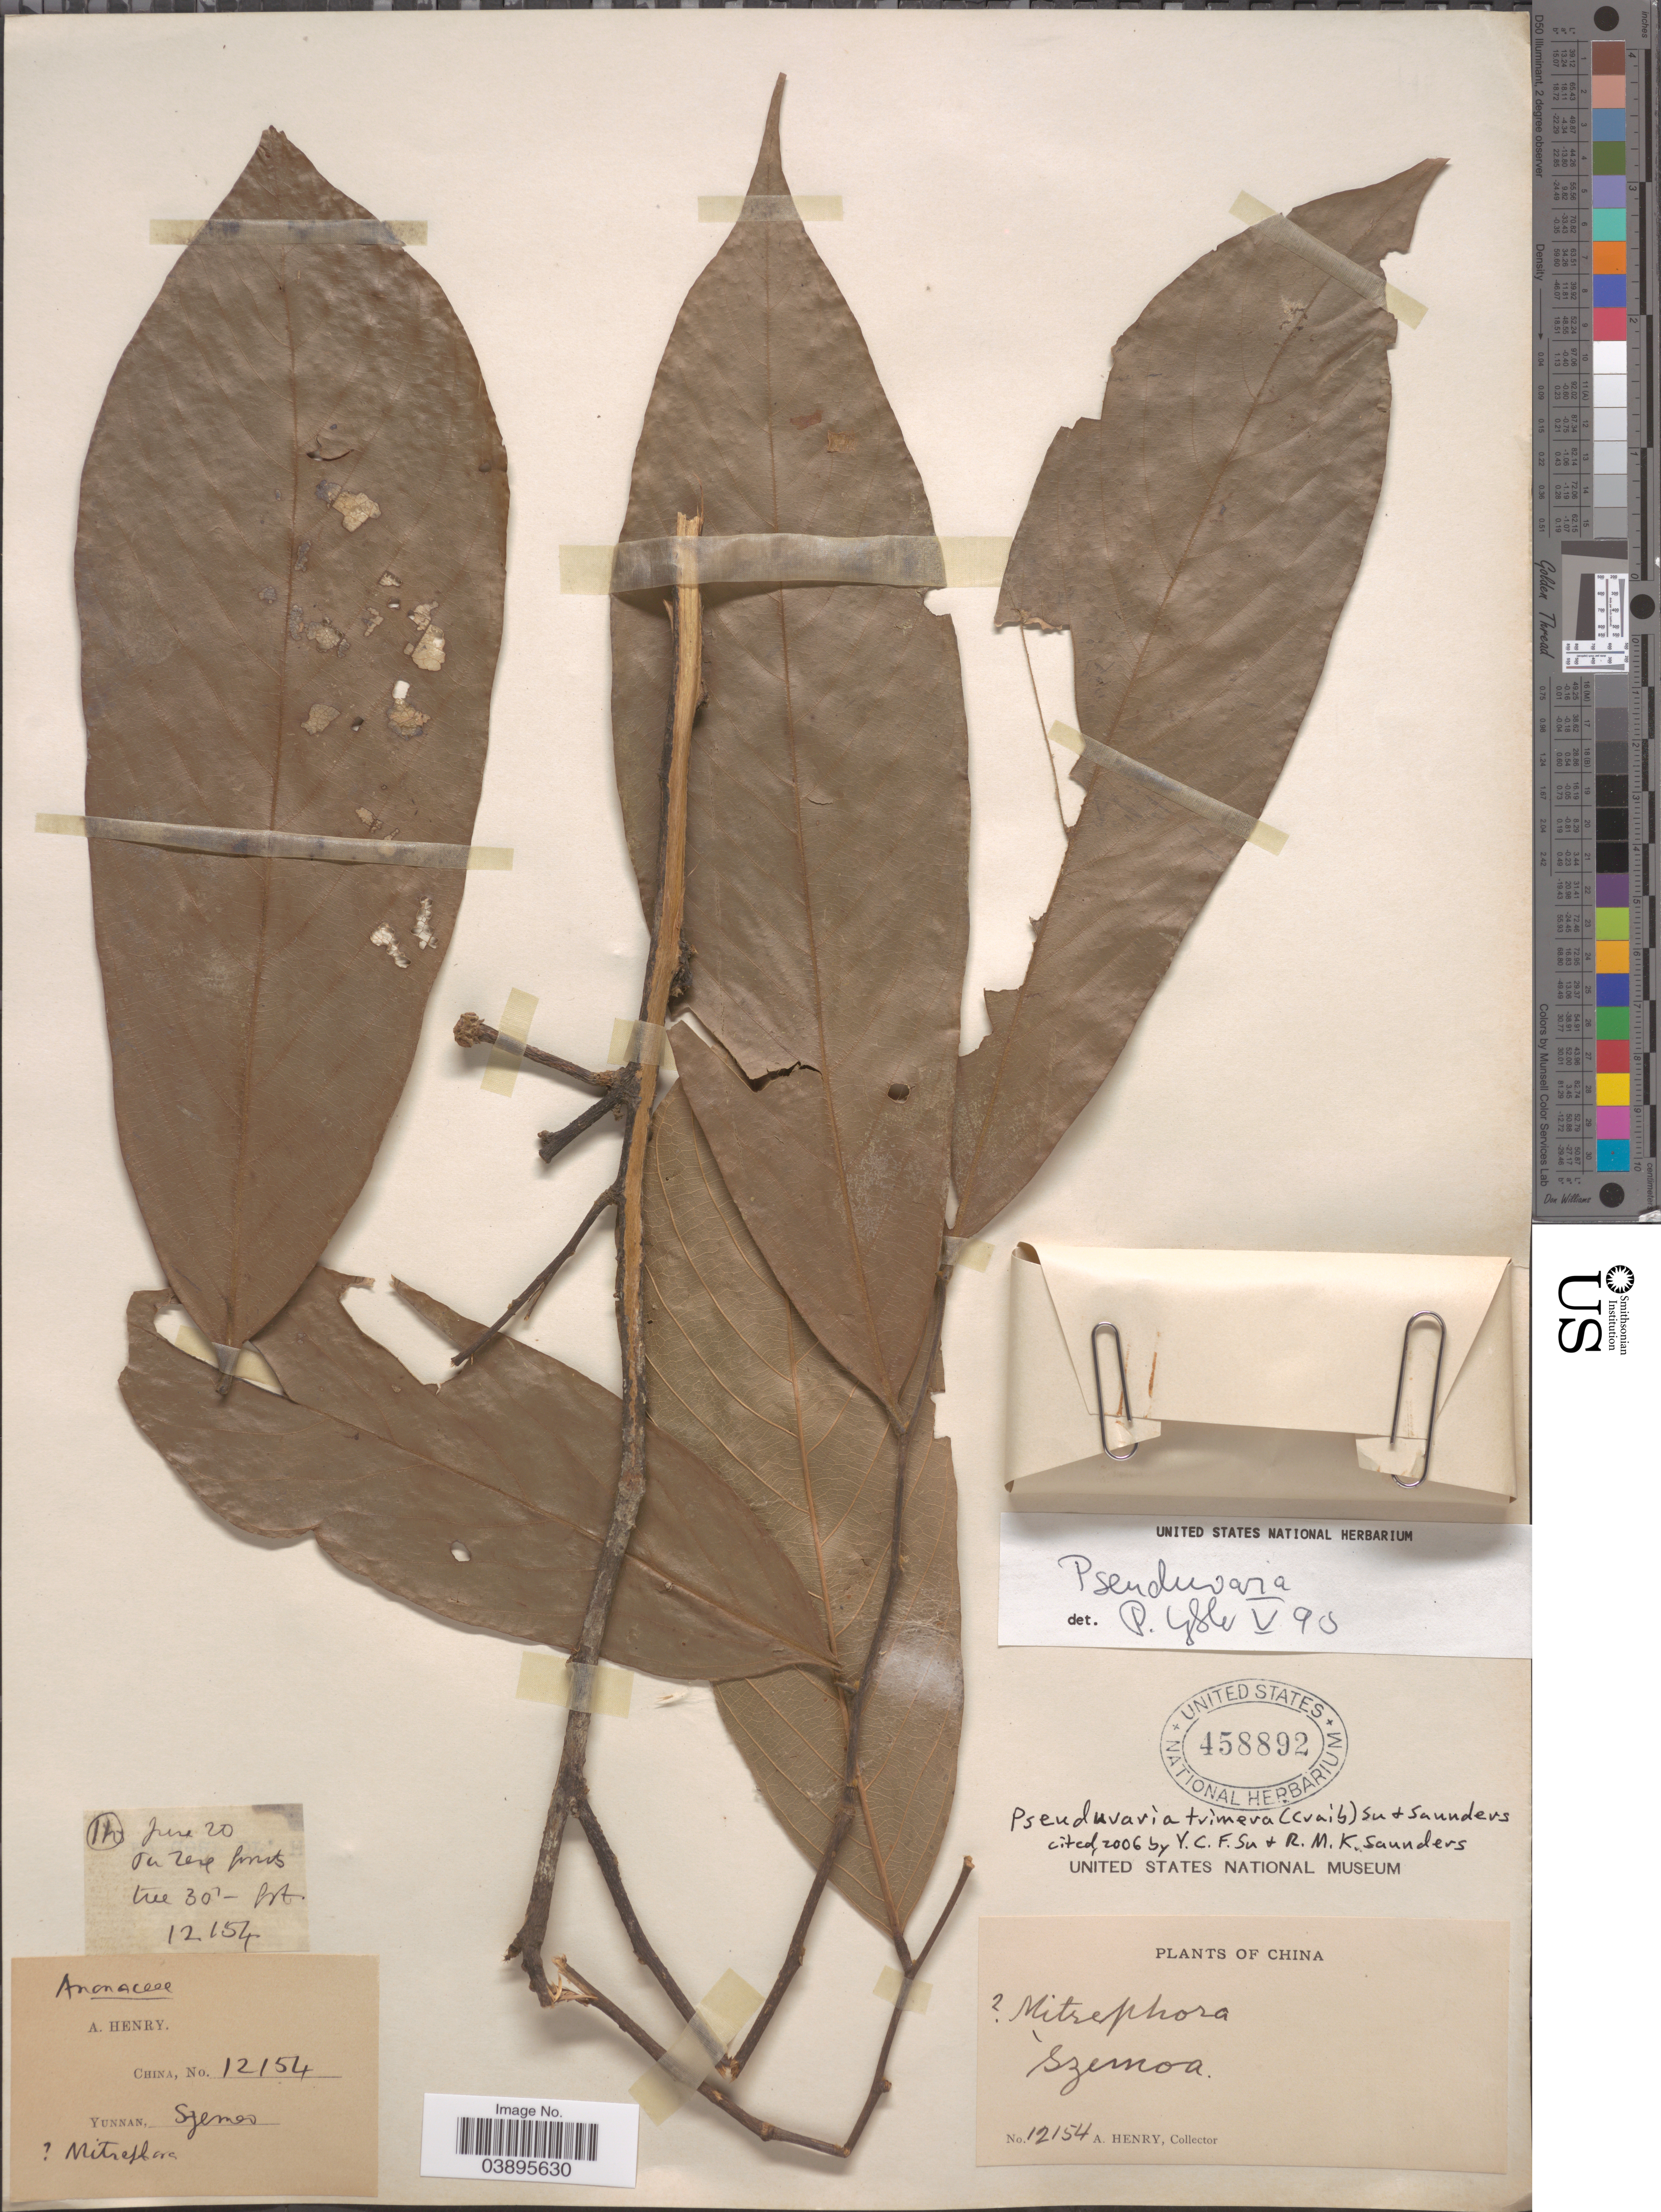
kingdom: Plantae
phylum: Tracheophyta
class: Magnoliopsida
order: Magnoliales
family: Annonaceae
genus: Pseuduvaria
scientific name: Pseuduvaria trimera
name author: (Craib) Y.C.F. Su & R.M.K. Saunders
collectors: A. Henry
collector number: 12154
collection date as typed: Transcribed d/m/y: /6/20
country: China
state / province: Yunnan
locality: Szemoa.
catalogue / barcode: US 458892